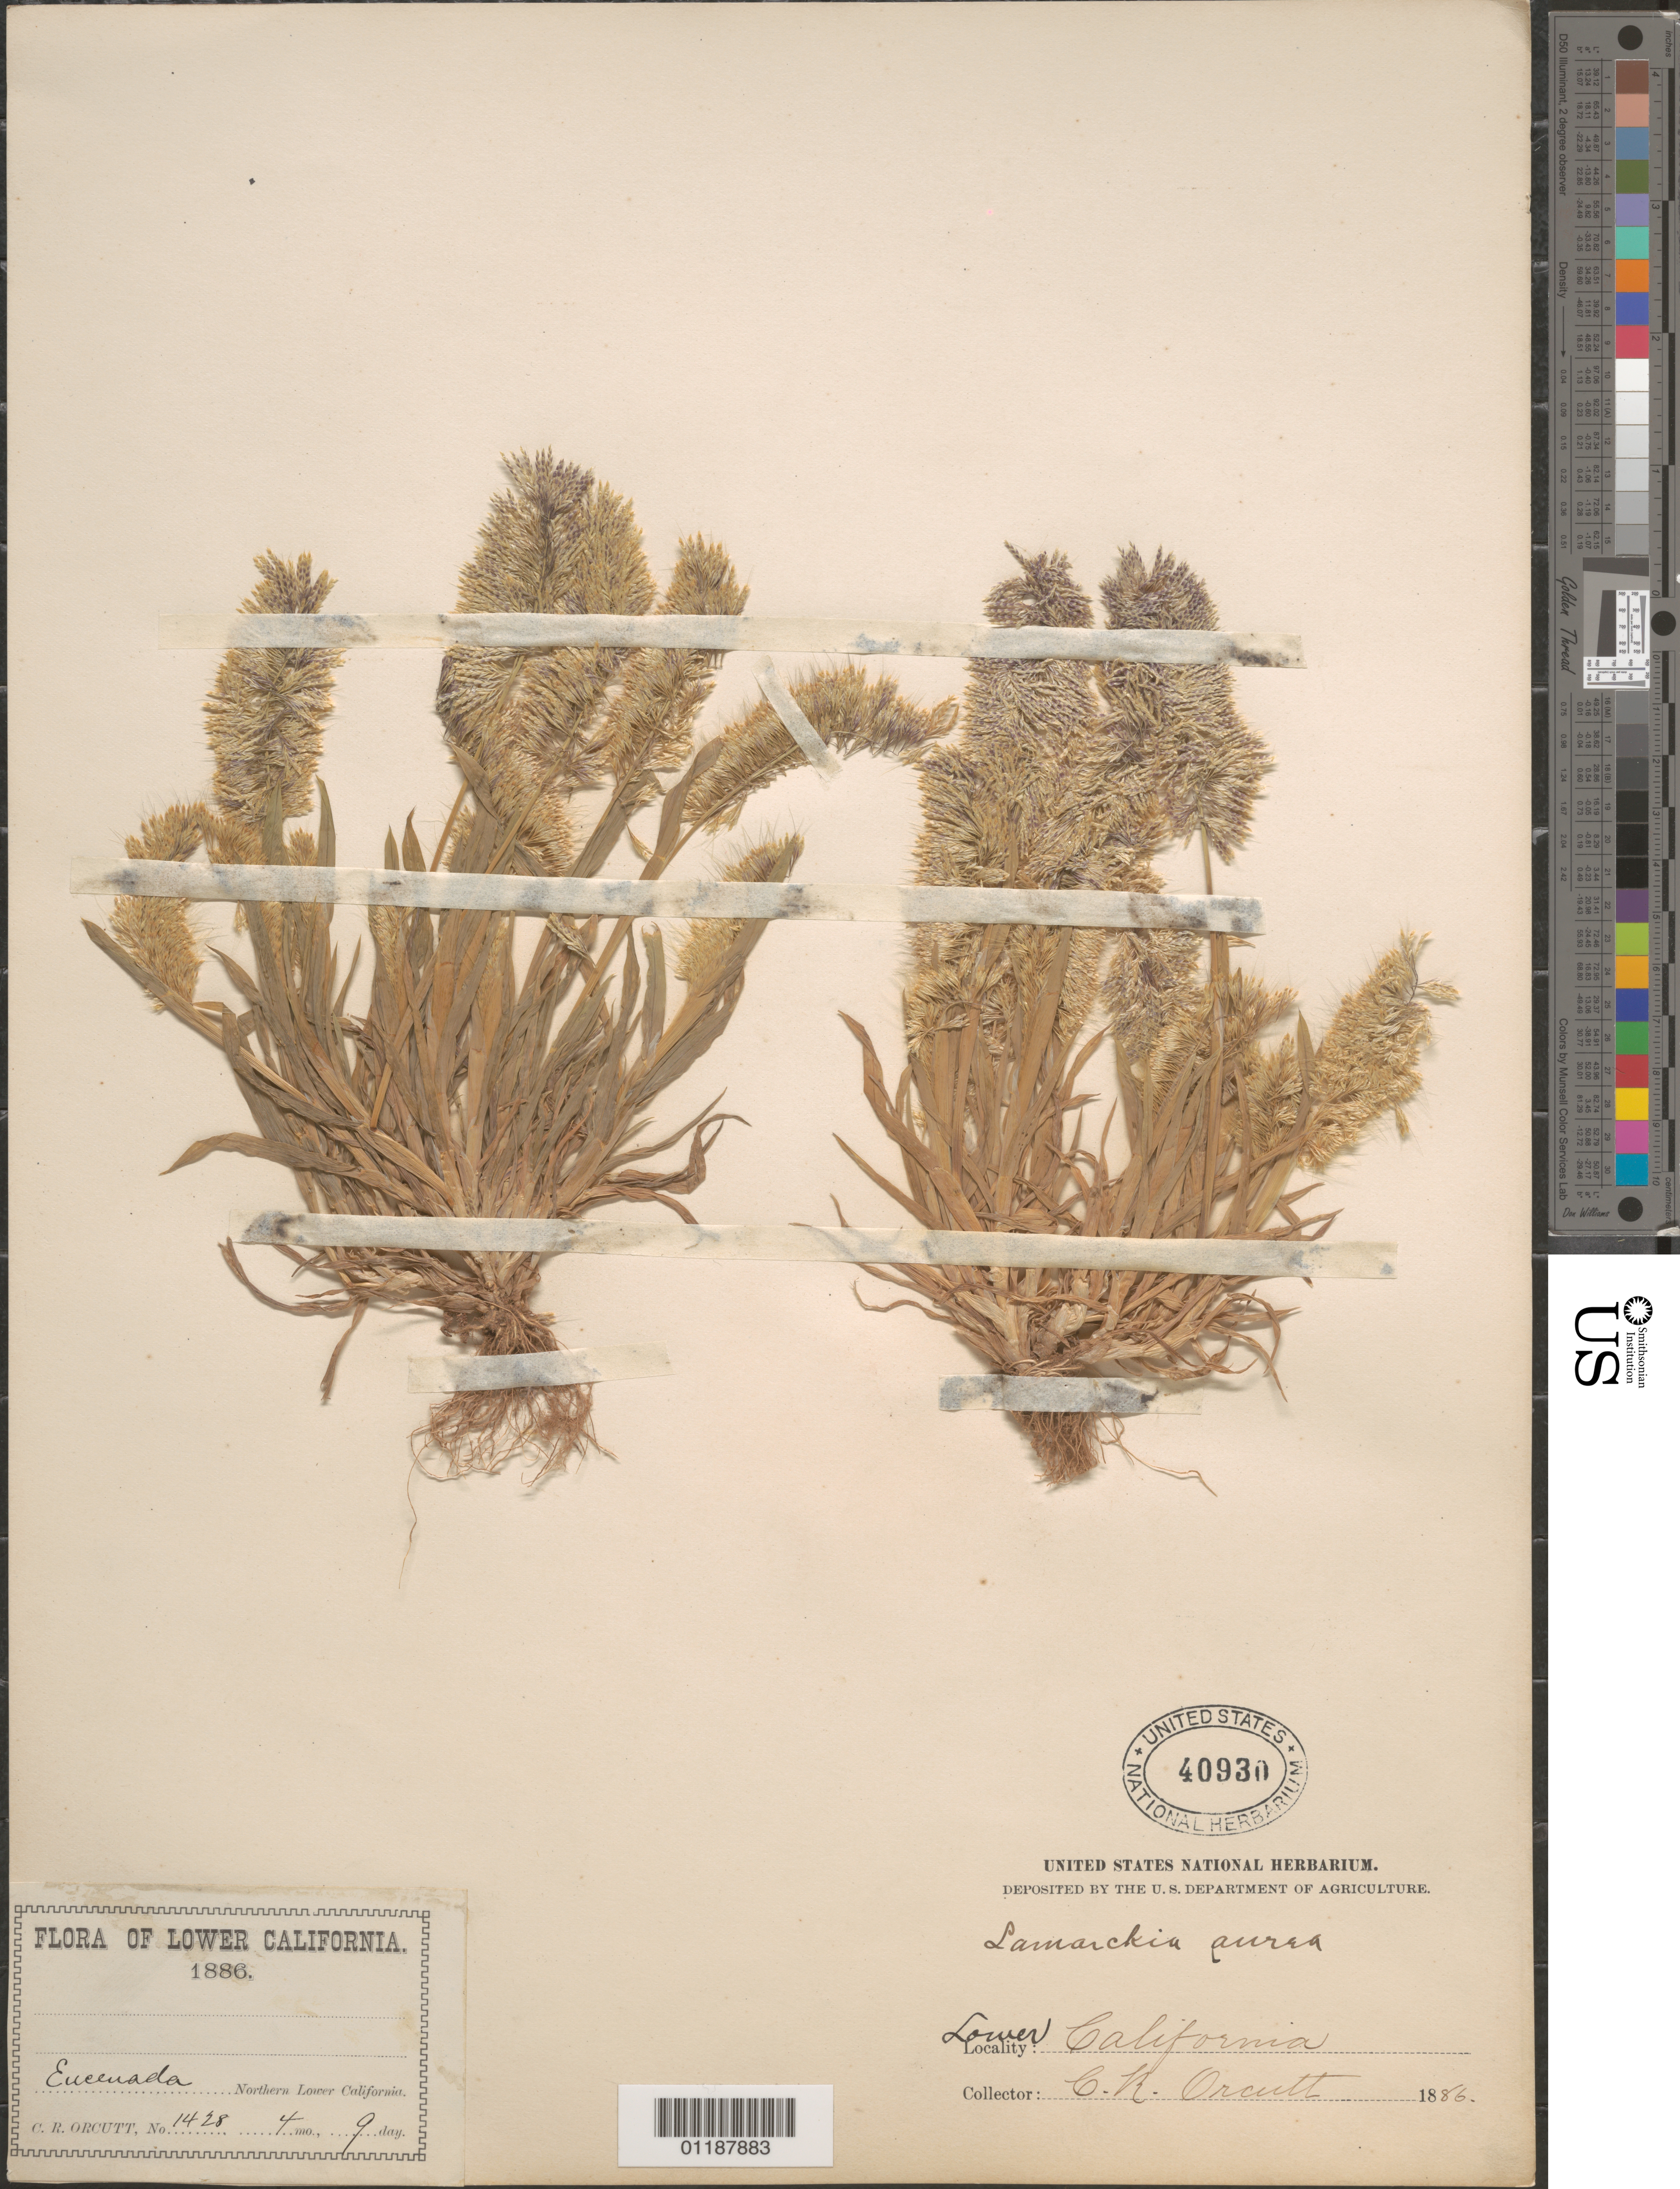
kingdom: Plantae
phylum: Tracheophyta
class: Liliopsida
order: Poales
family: Poaceae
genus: Lamarckia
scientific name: Lamarckia aurea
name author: (L.) Moench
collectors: C. R. Orcutt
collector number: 1428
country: Mexico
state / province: Baja California Norte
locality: Encenada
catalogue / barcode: US 40930